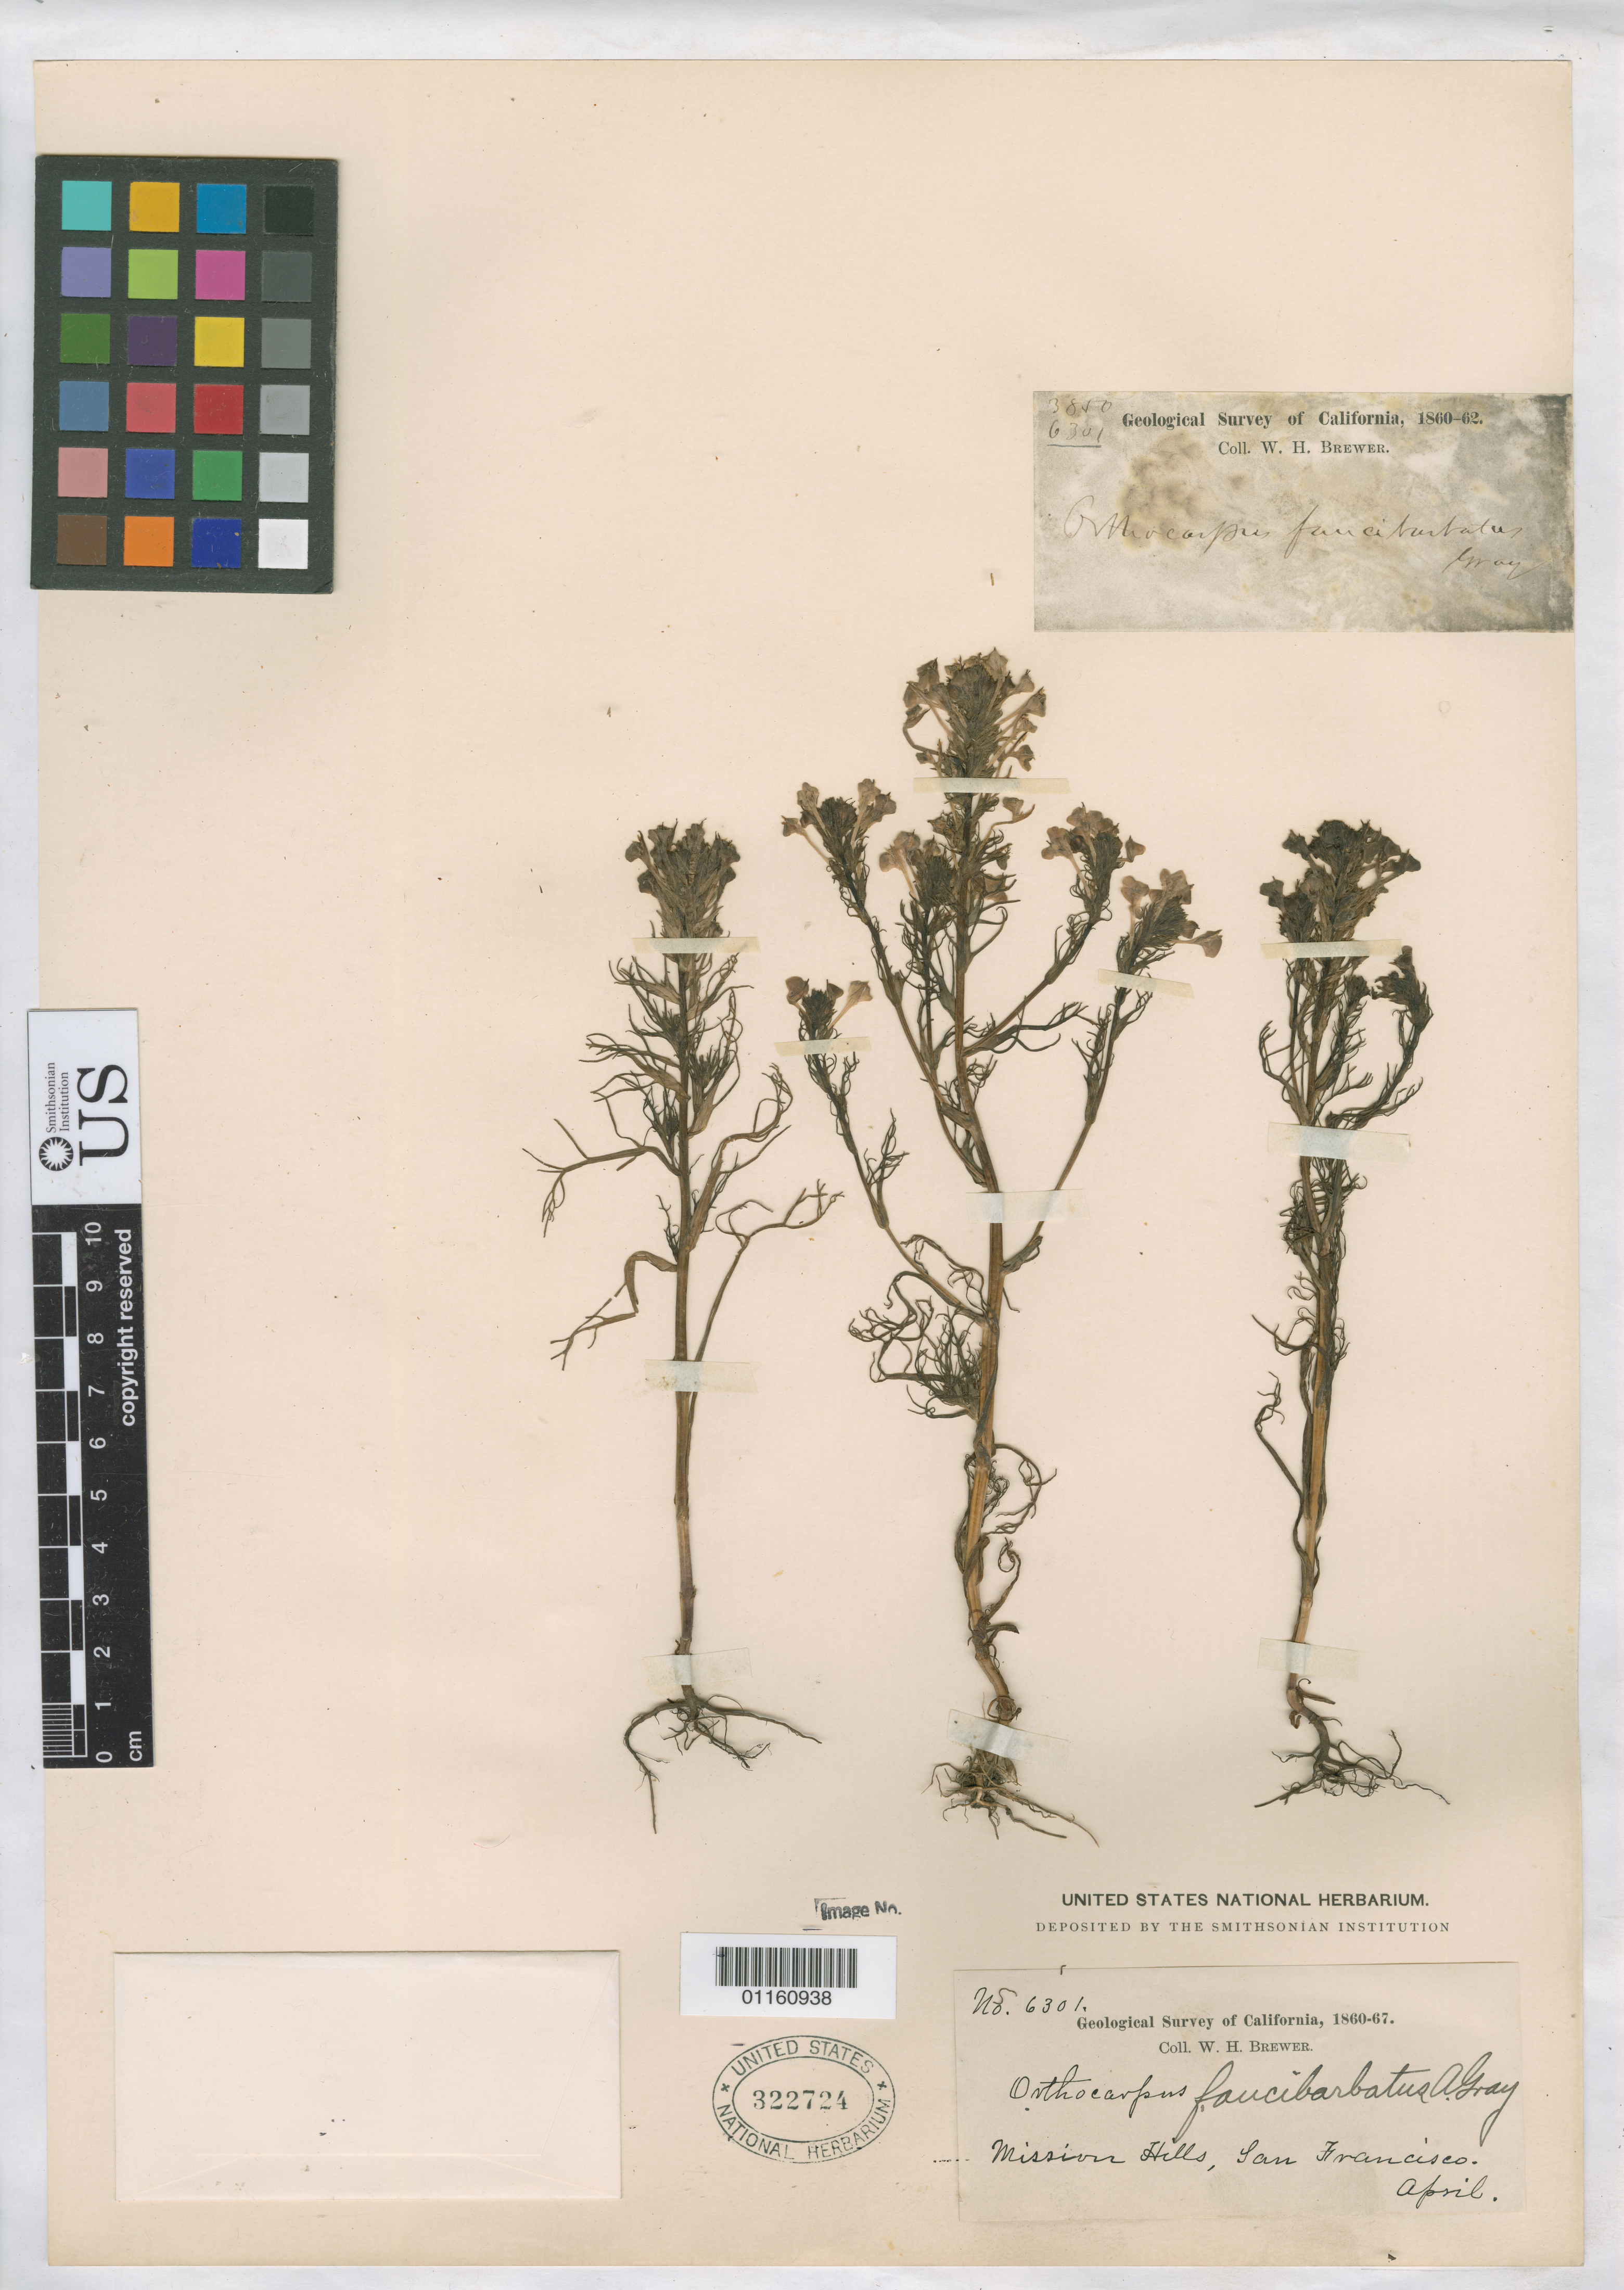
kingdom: Plantae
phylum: Tracheophyta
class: Magnoliopsida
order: Lamiales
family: Orobanchaceae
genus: Orthocarpus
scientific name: Orthocarpus faucibarbatus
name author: A. Gray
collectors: W. H. Brewer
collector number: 6301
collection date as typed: Apr 1860 to -- Apr 1867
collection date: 1860-04/1867-04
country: United States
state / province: California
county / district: San Francisco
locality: Mission Hills, San Francisco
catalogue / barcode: US 322724